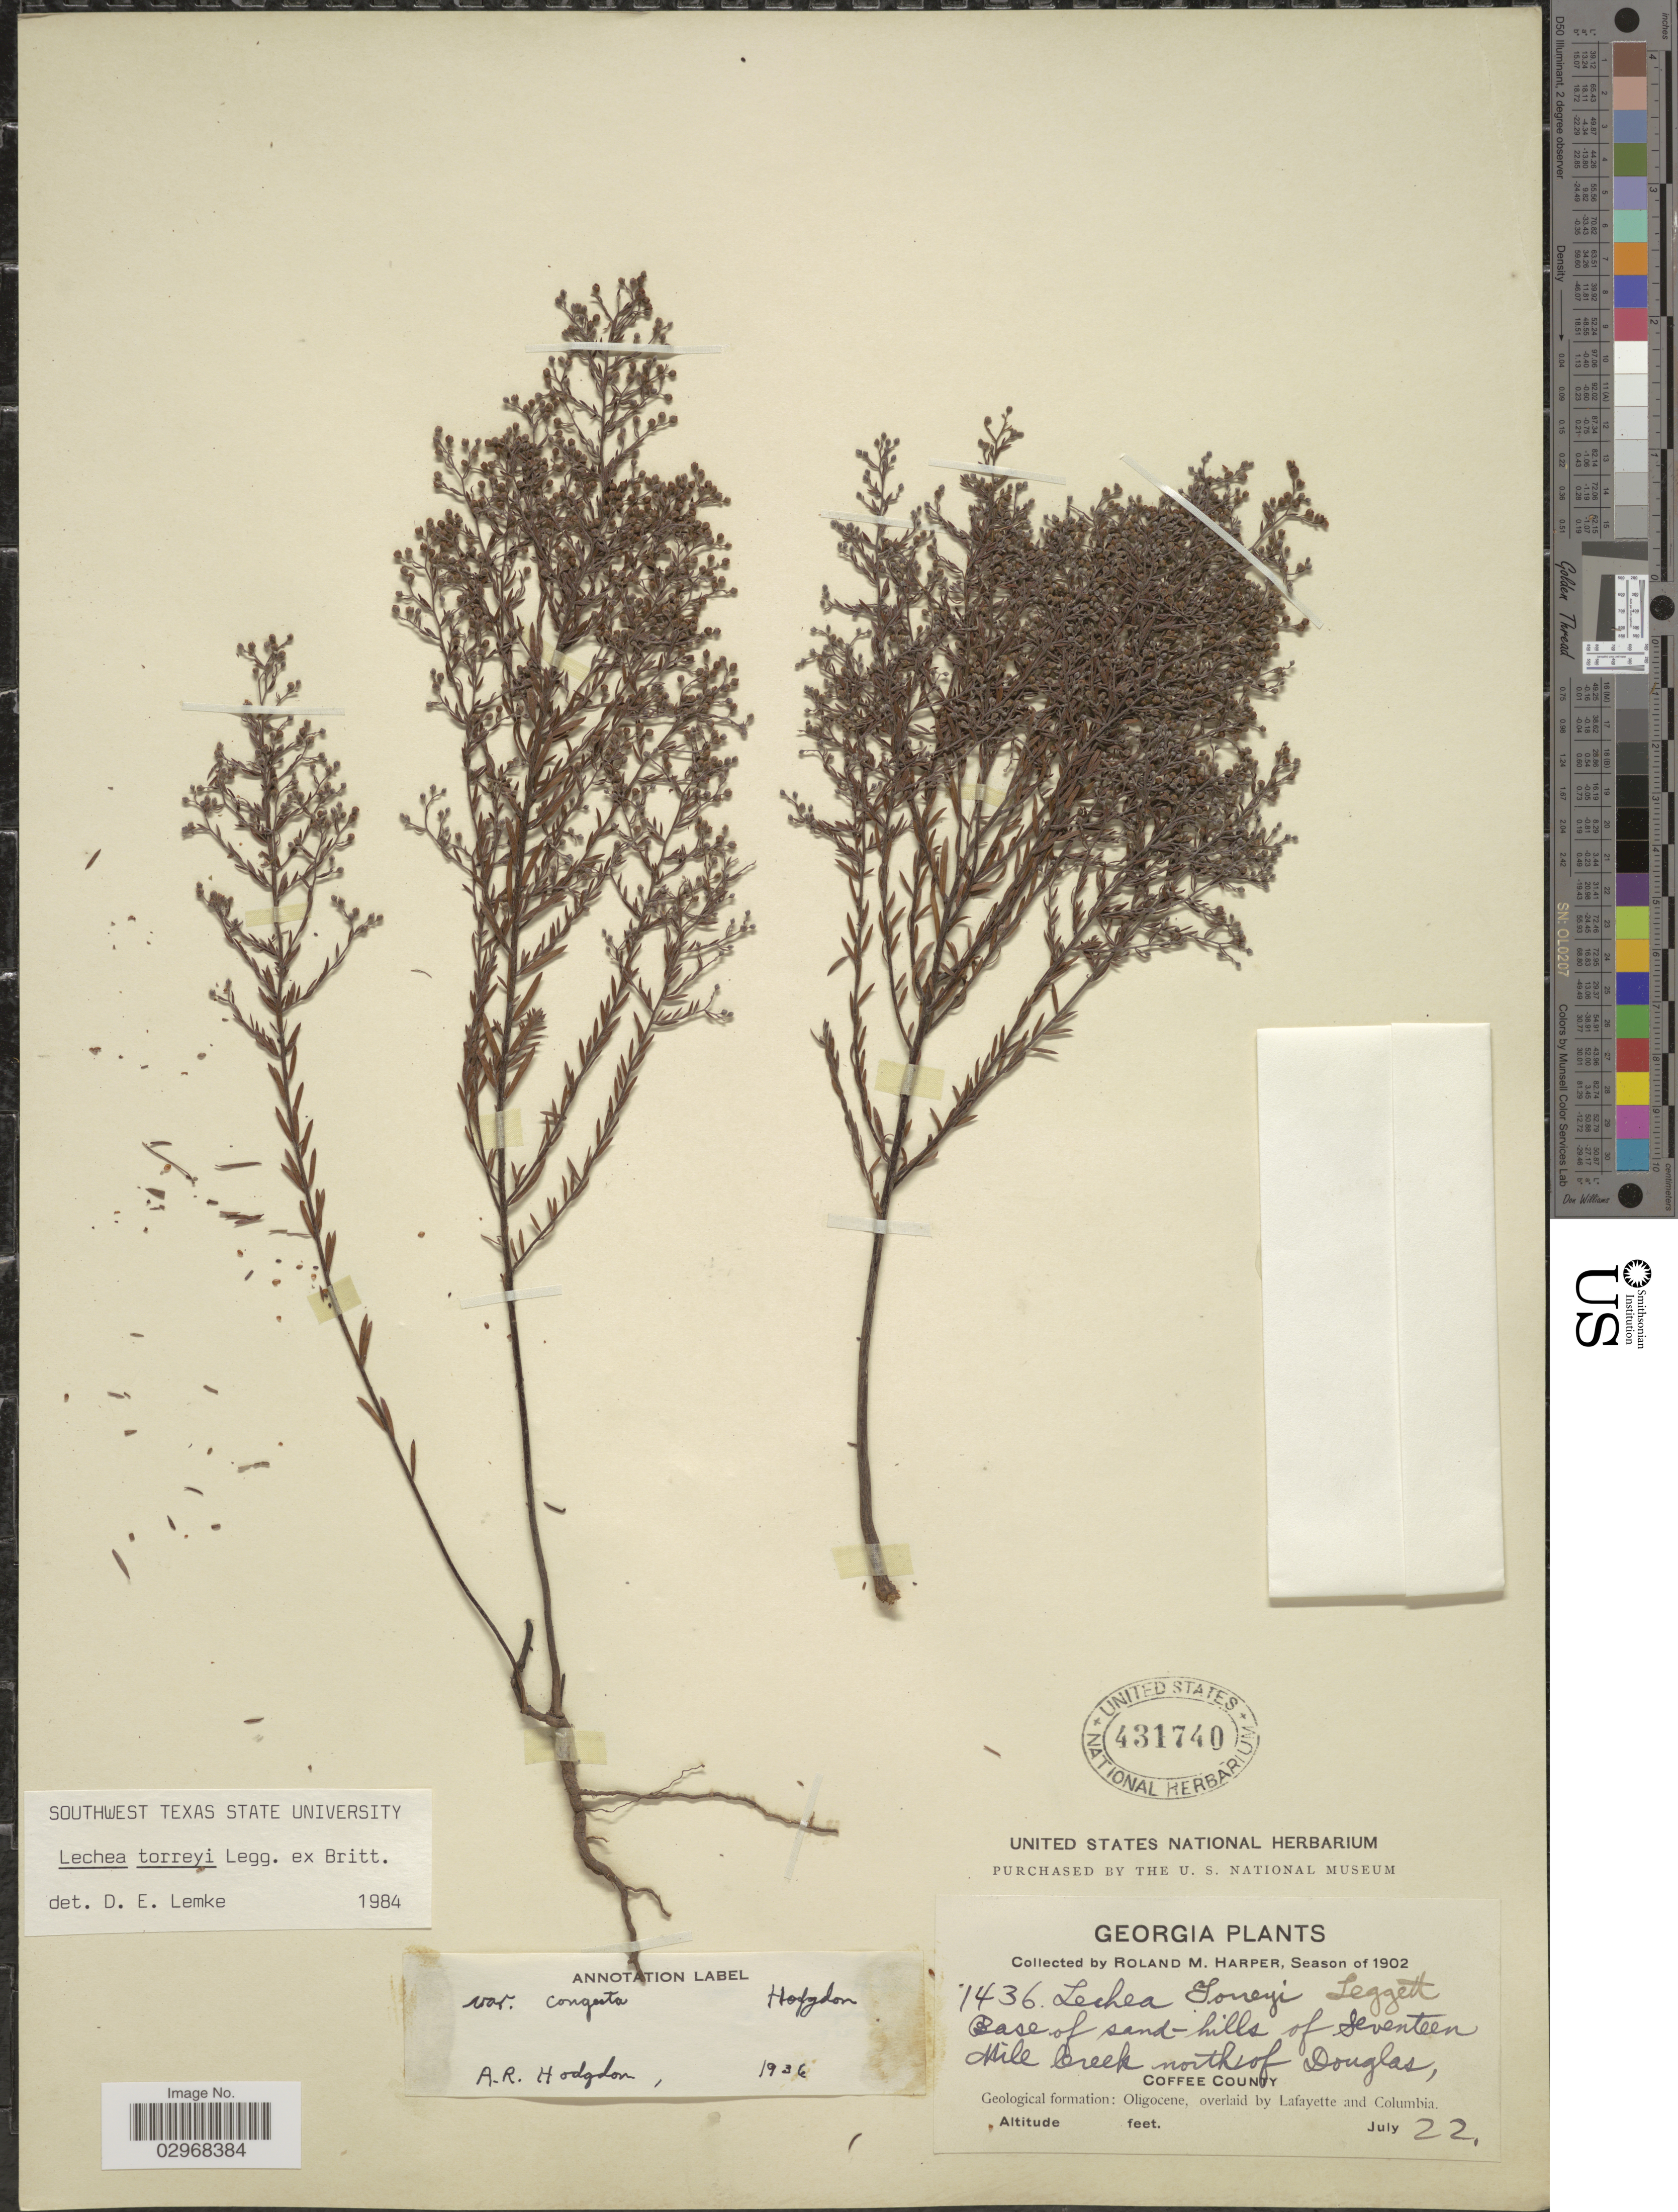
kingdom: Plantae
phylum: Tracheophyta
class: Magnoliopsida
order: Malvales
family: Cistaceae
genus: Lechea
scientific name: Lechea torreyi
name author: (Chapm.) Legg. ex Britton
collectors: R. M. Harper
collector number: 1436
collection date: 1902-07-22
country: United States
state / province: Georgia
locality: Base of sand-hills of Seventeen Mile Creek north of Douglas, Coffee County. Geological formation : Oligocene, overlaid by Lafayette and Columbia.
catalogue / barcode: US 431740